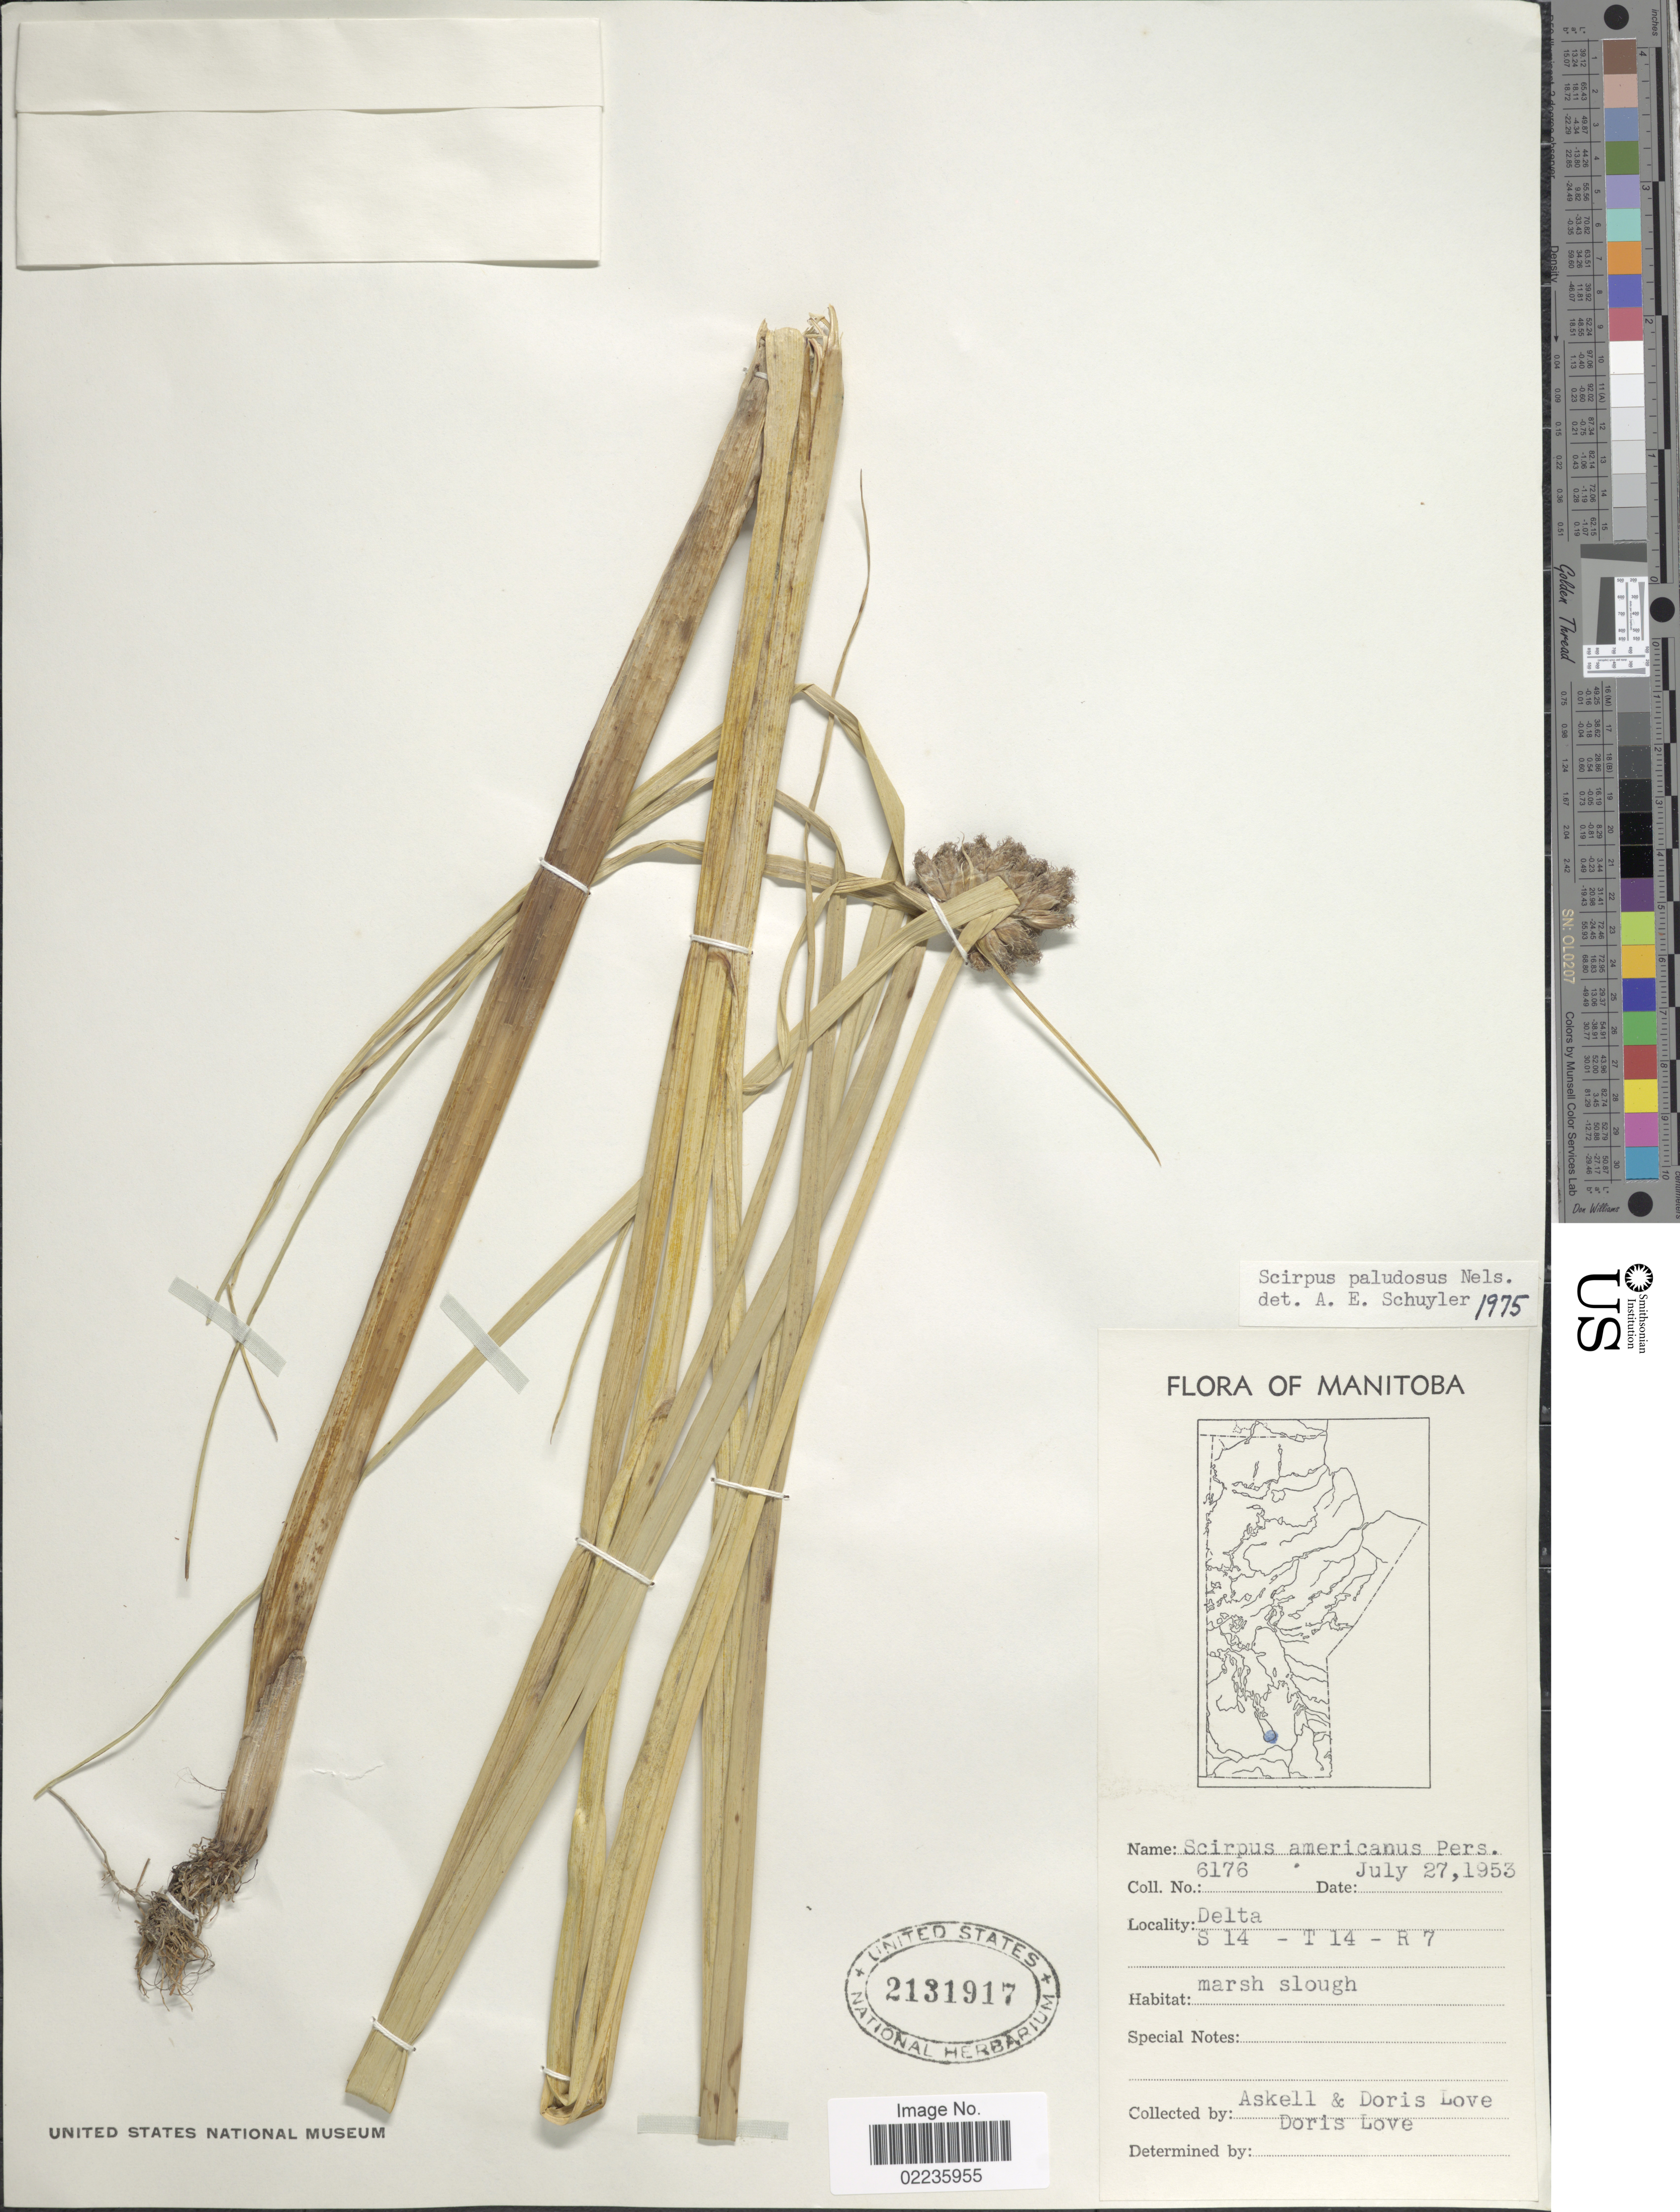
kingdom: Plantae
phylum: Tracheophyta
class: Liliopsida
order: Poales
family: Cyperaceae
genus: Bolboschoenus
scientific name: Bolboschoenus maritimus subsp. paludosus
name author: (A. Nelson) T. Koyama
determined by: Strong, M. T., (US), Smithsonian Institution - National Museum of Natural History (UNITED STATES)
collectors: -. Askell & D. Löve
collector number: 6176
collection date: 1953-07-27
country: Canada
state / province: Manitoba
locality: Delta S 14 - T 14 - R 7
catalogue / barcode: US 2131917